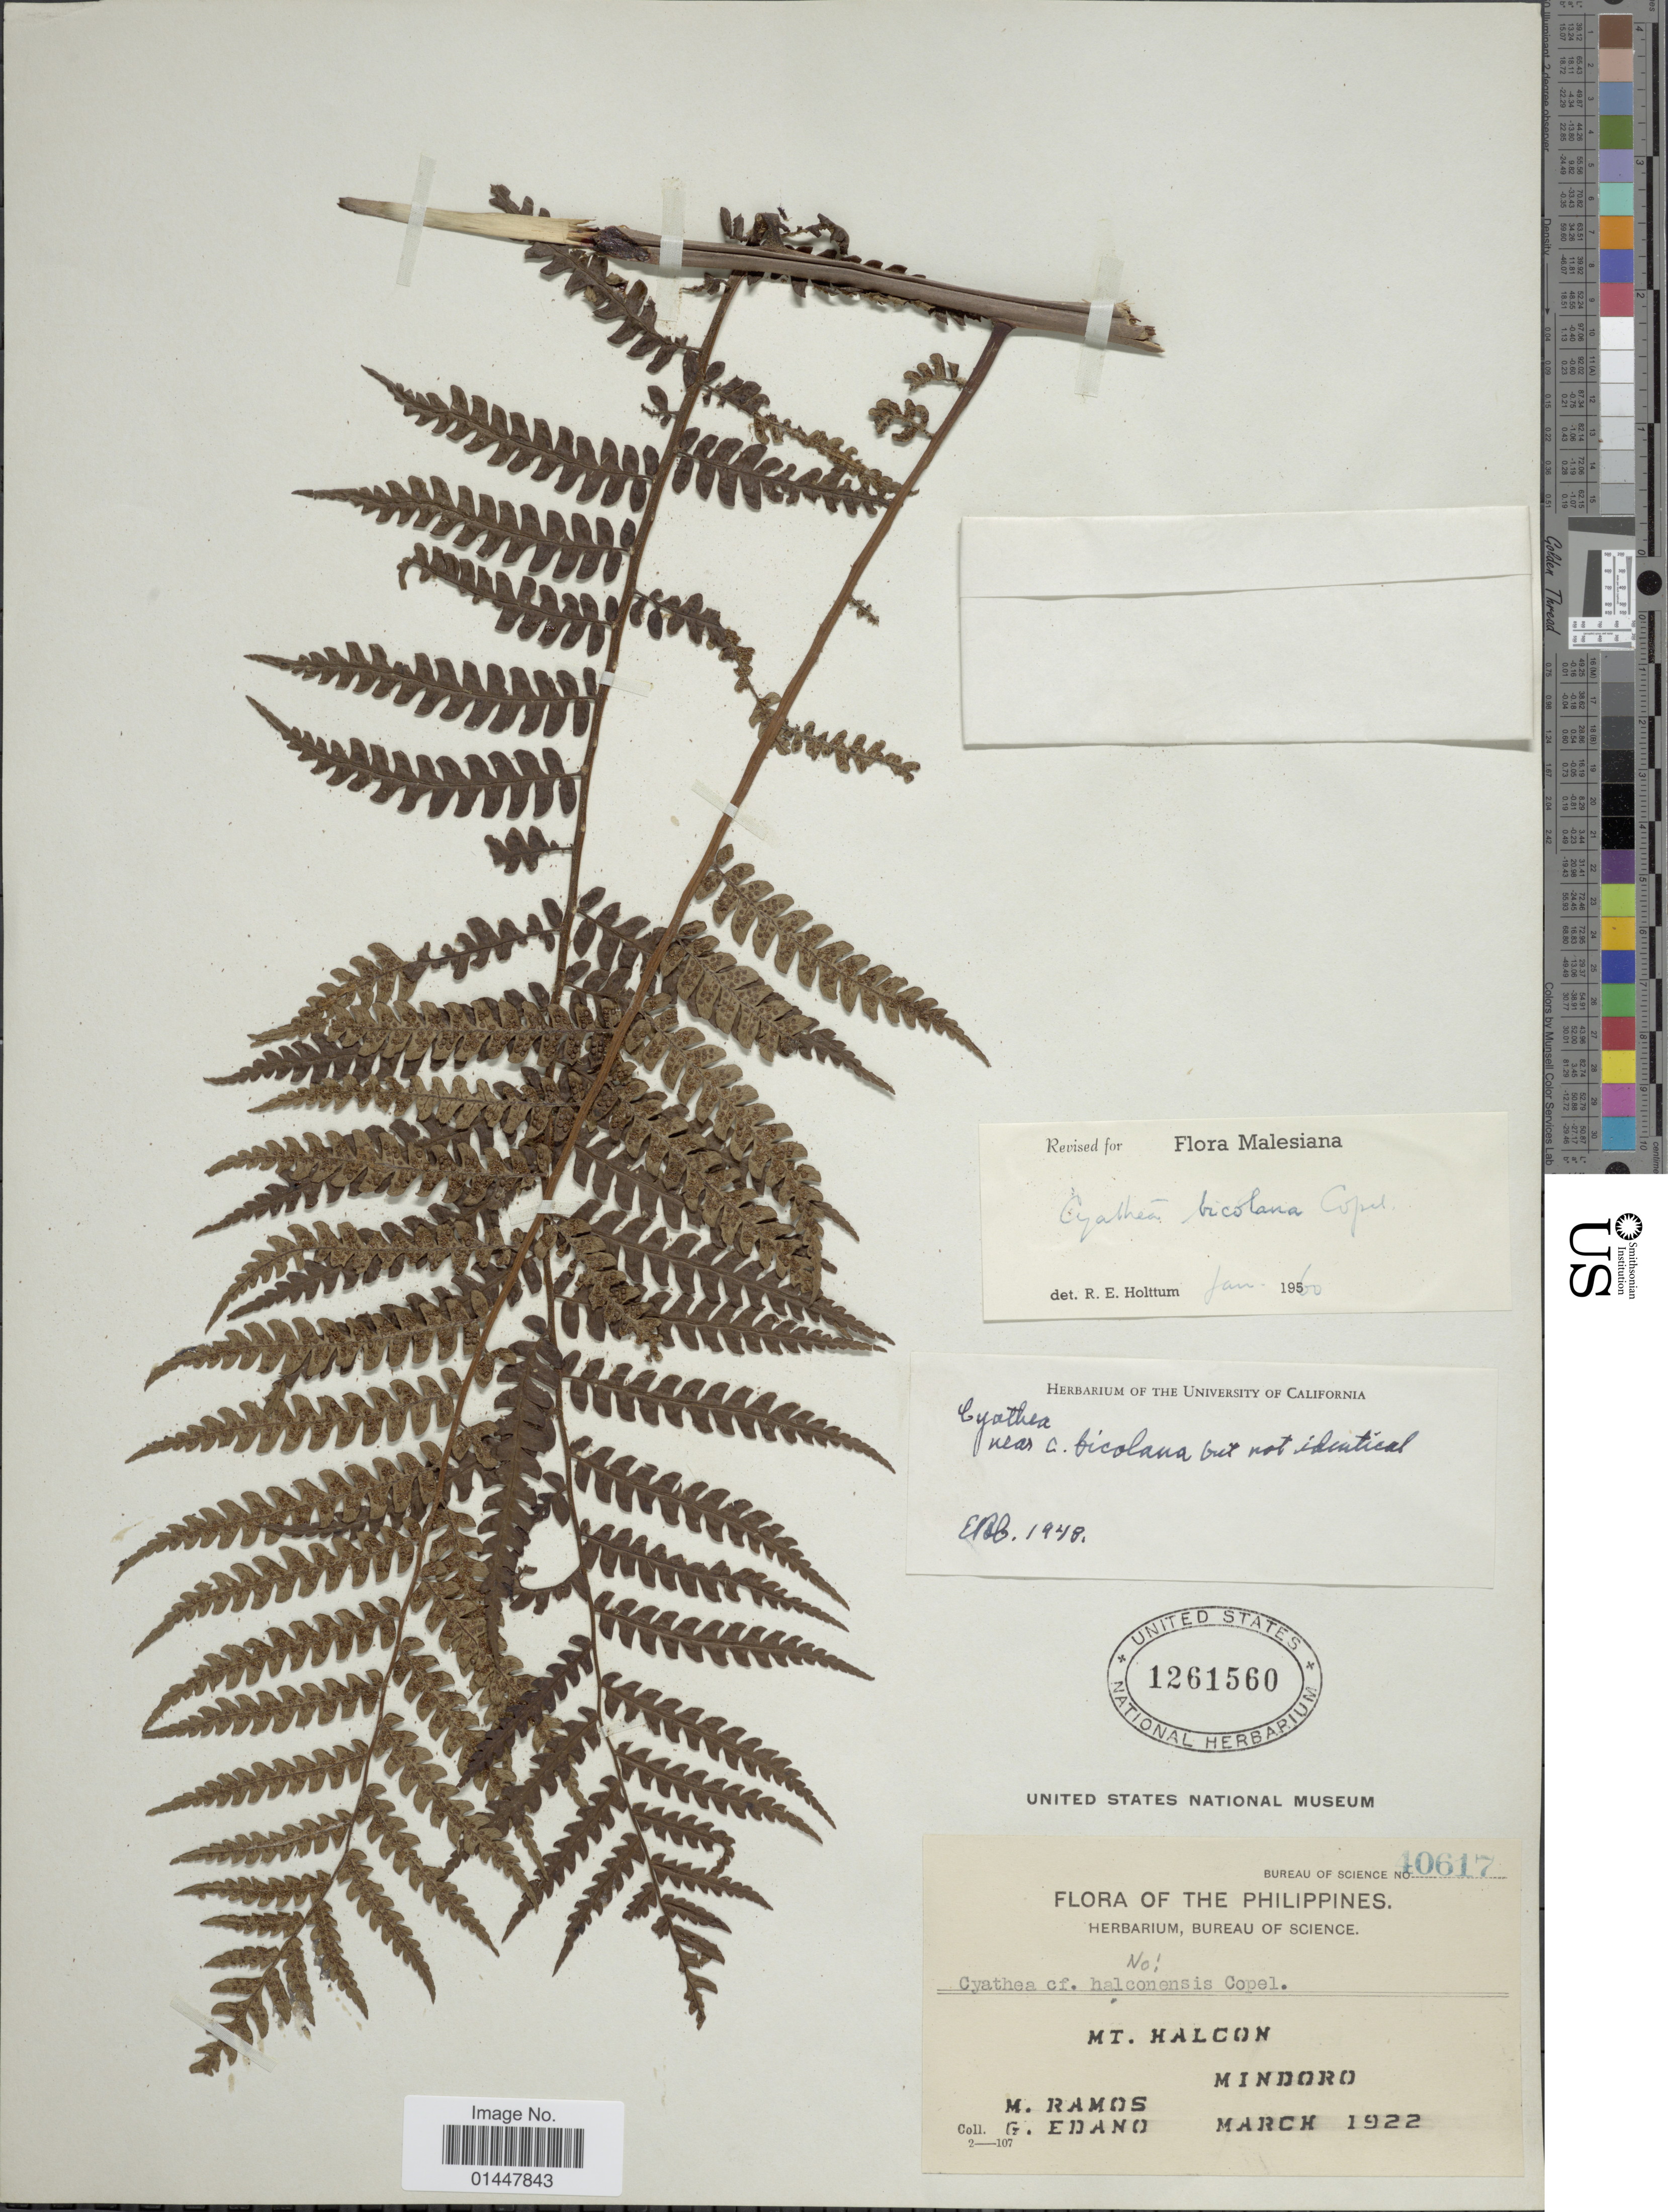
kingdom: Plantae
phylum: Tracheophyta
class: Polypodiopsida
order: Cyatheales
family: Cyatheaceae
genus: Sphaeropteris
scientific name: Sphaeropteris philippinensis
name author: (Baker) R.M. Tryon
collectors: M. Ramos & G. Edaño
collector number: Bureau of Science 40617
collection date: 1922-03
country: Philippines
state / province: Mimaropa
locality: Mt. Halcon, Mindoro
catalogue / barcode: US 1261560